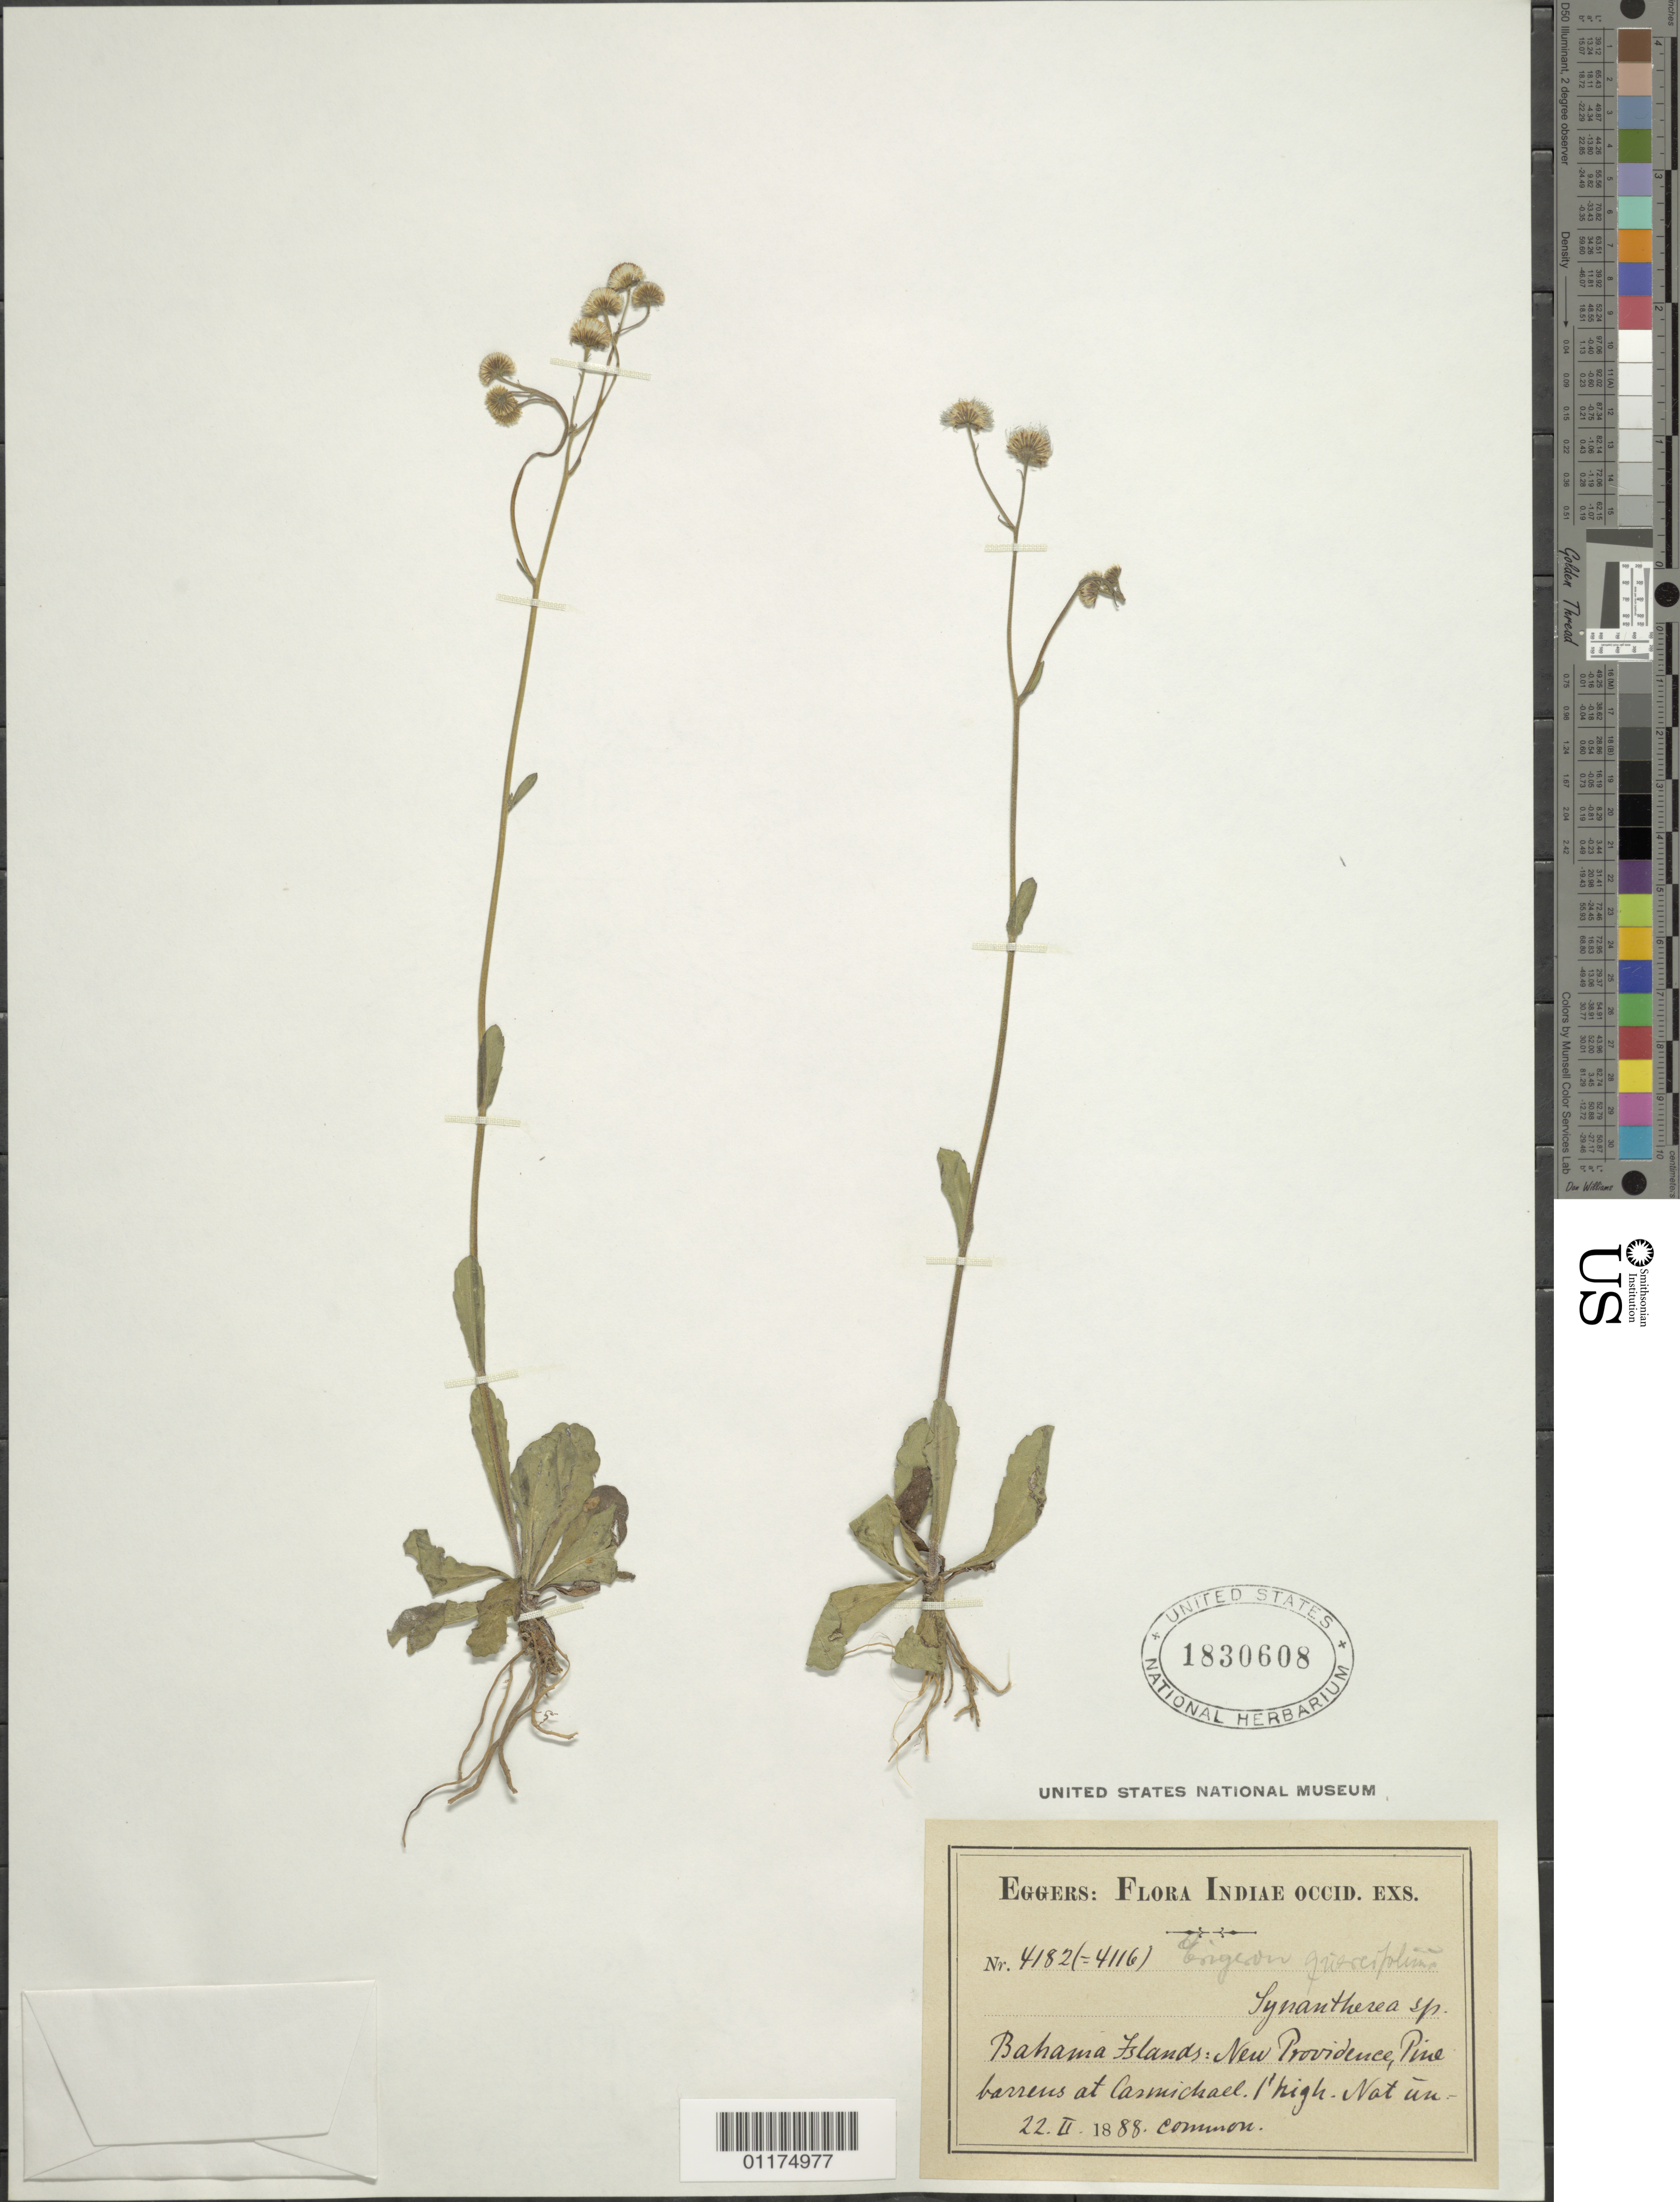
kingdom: Plantae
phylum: Tracheophyta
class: Magnoliopsida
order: Asterales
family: Asteraceae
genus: Erigeron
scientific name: Erigeron quercifolius Lam.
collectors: -. Eggers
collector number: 4182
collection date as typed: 22 Feb 1888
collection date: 1888-02-22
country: Bahamas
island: New Providence I.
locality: Pine barrens at Carmichael l'high, Natum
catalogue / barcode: US 1830608